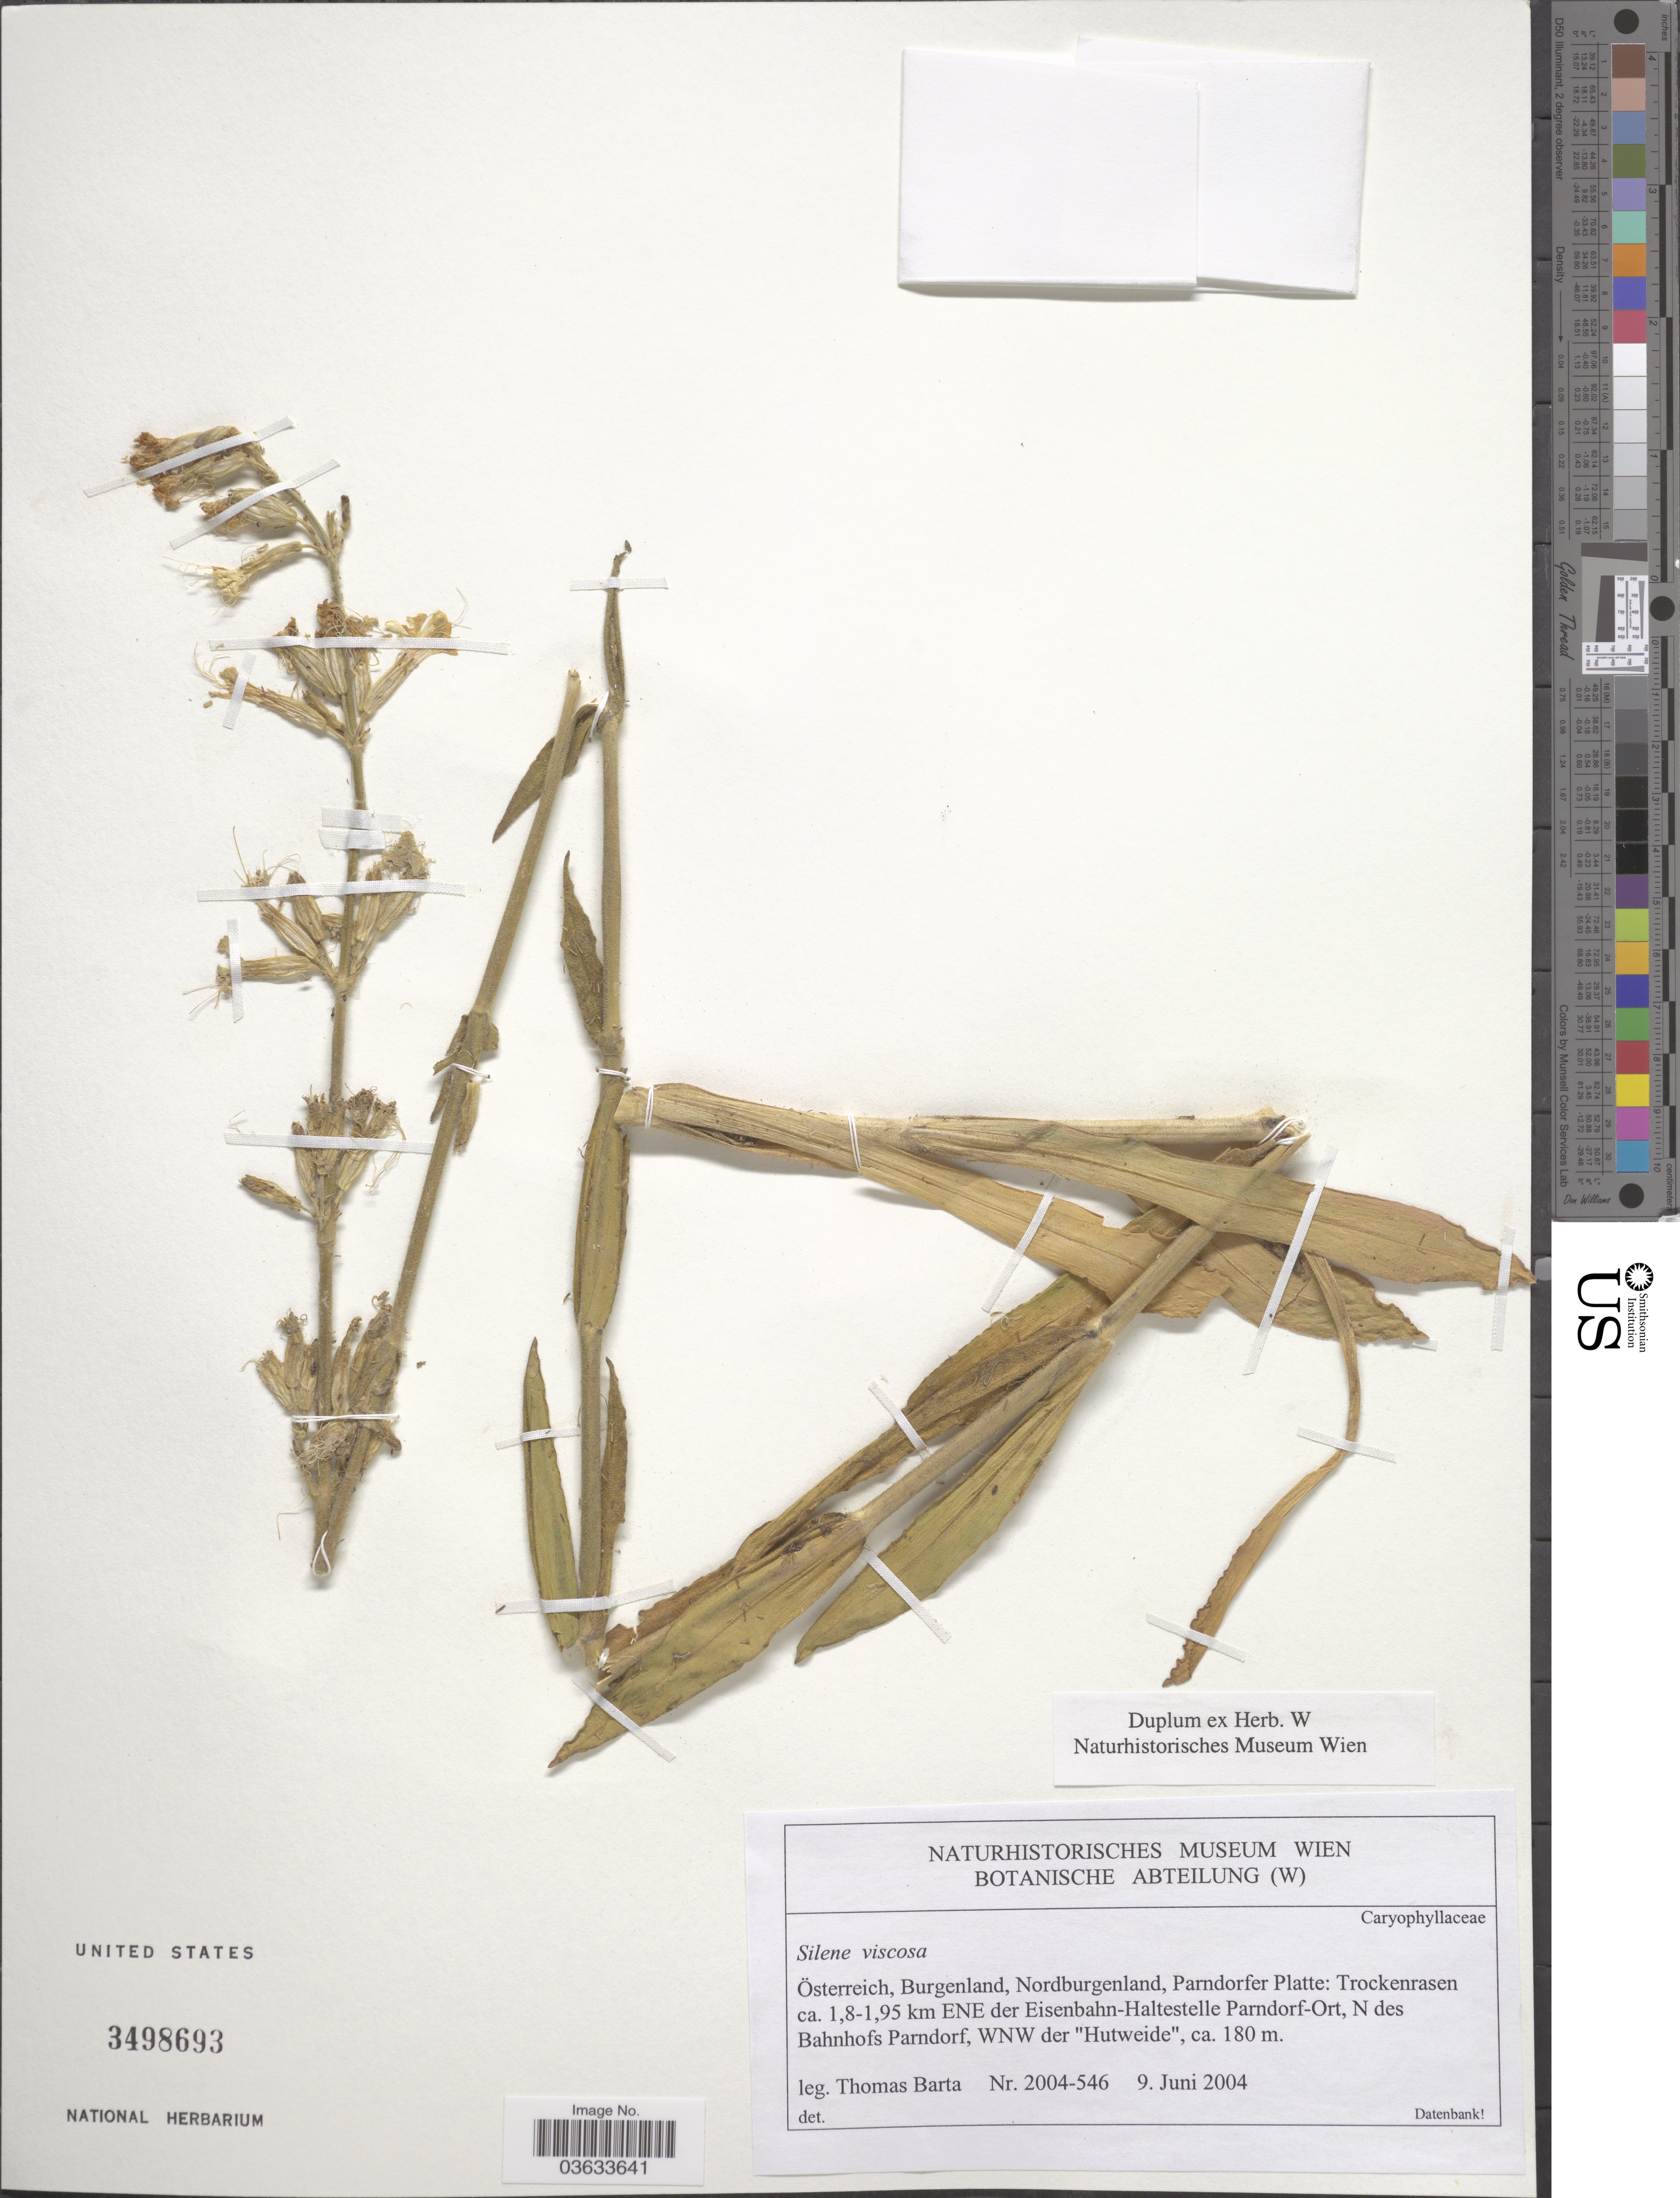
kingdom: Plantae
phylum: Tracheophyta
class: Magnoliopsida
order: Caryophyllales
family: Caryophyllaceae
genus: Silene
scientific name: Silene viscosa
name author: (L.) Pers.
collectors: T. Barta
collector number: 2004-546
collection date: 2004-06-09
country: Austria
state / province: Burgenland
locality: Österreich, Burgenland, Nordburgenland, Parndorfer Platte: Trockenrasen ca. 1.8-1.95 km ENE der Eisenbahn-Haltestelle Parndorf-Ort, N des Bahnhofs Parndorf, WNW der "Hutweide".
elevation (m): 180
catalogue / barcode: US 3498693